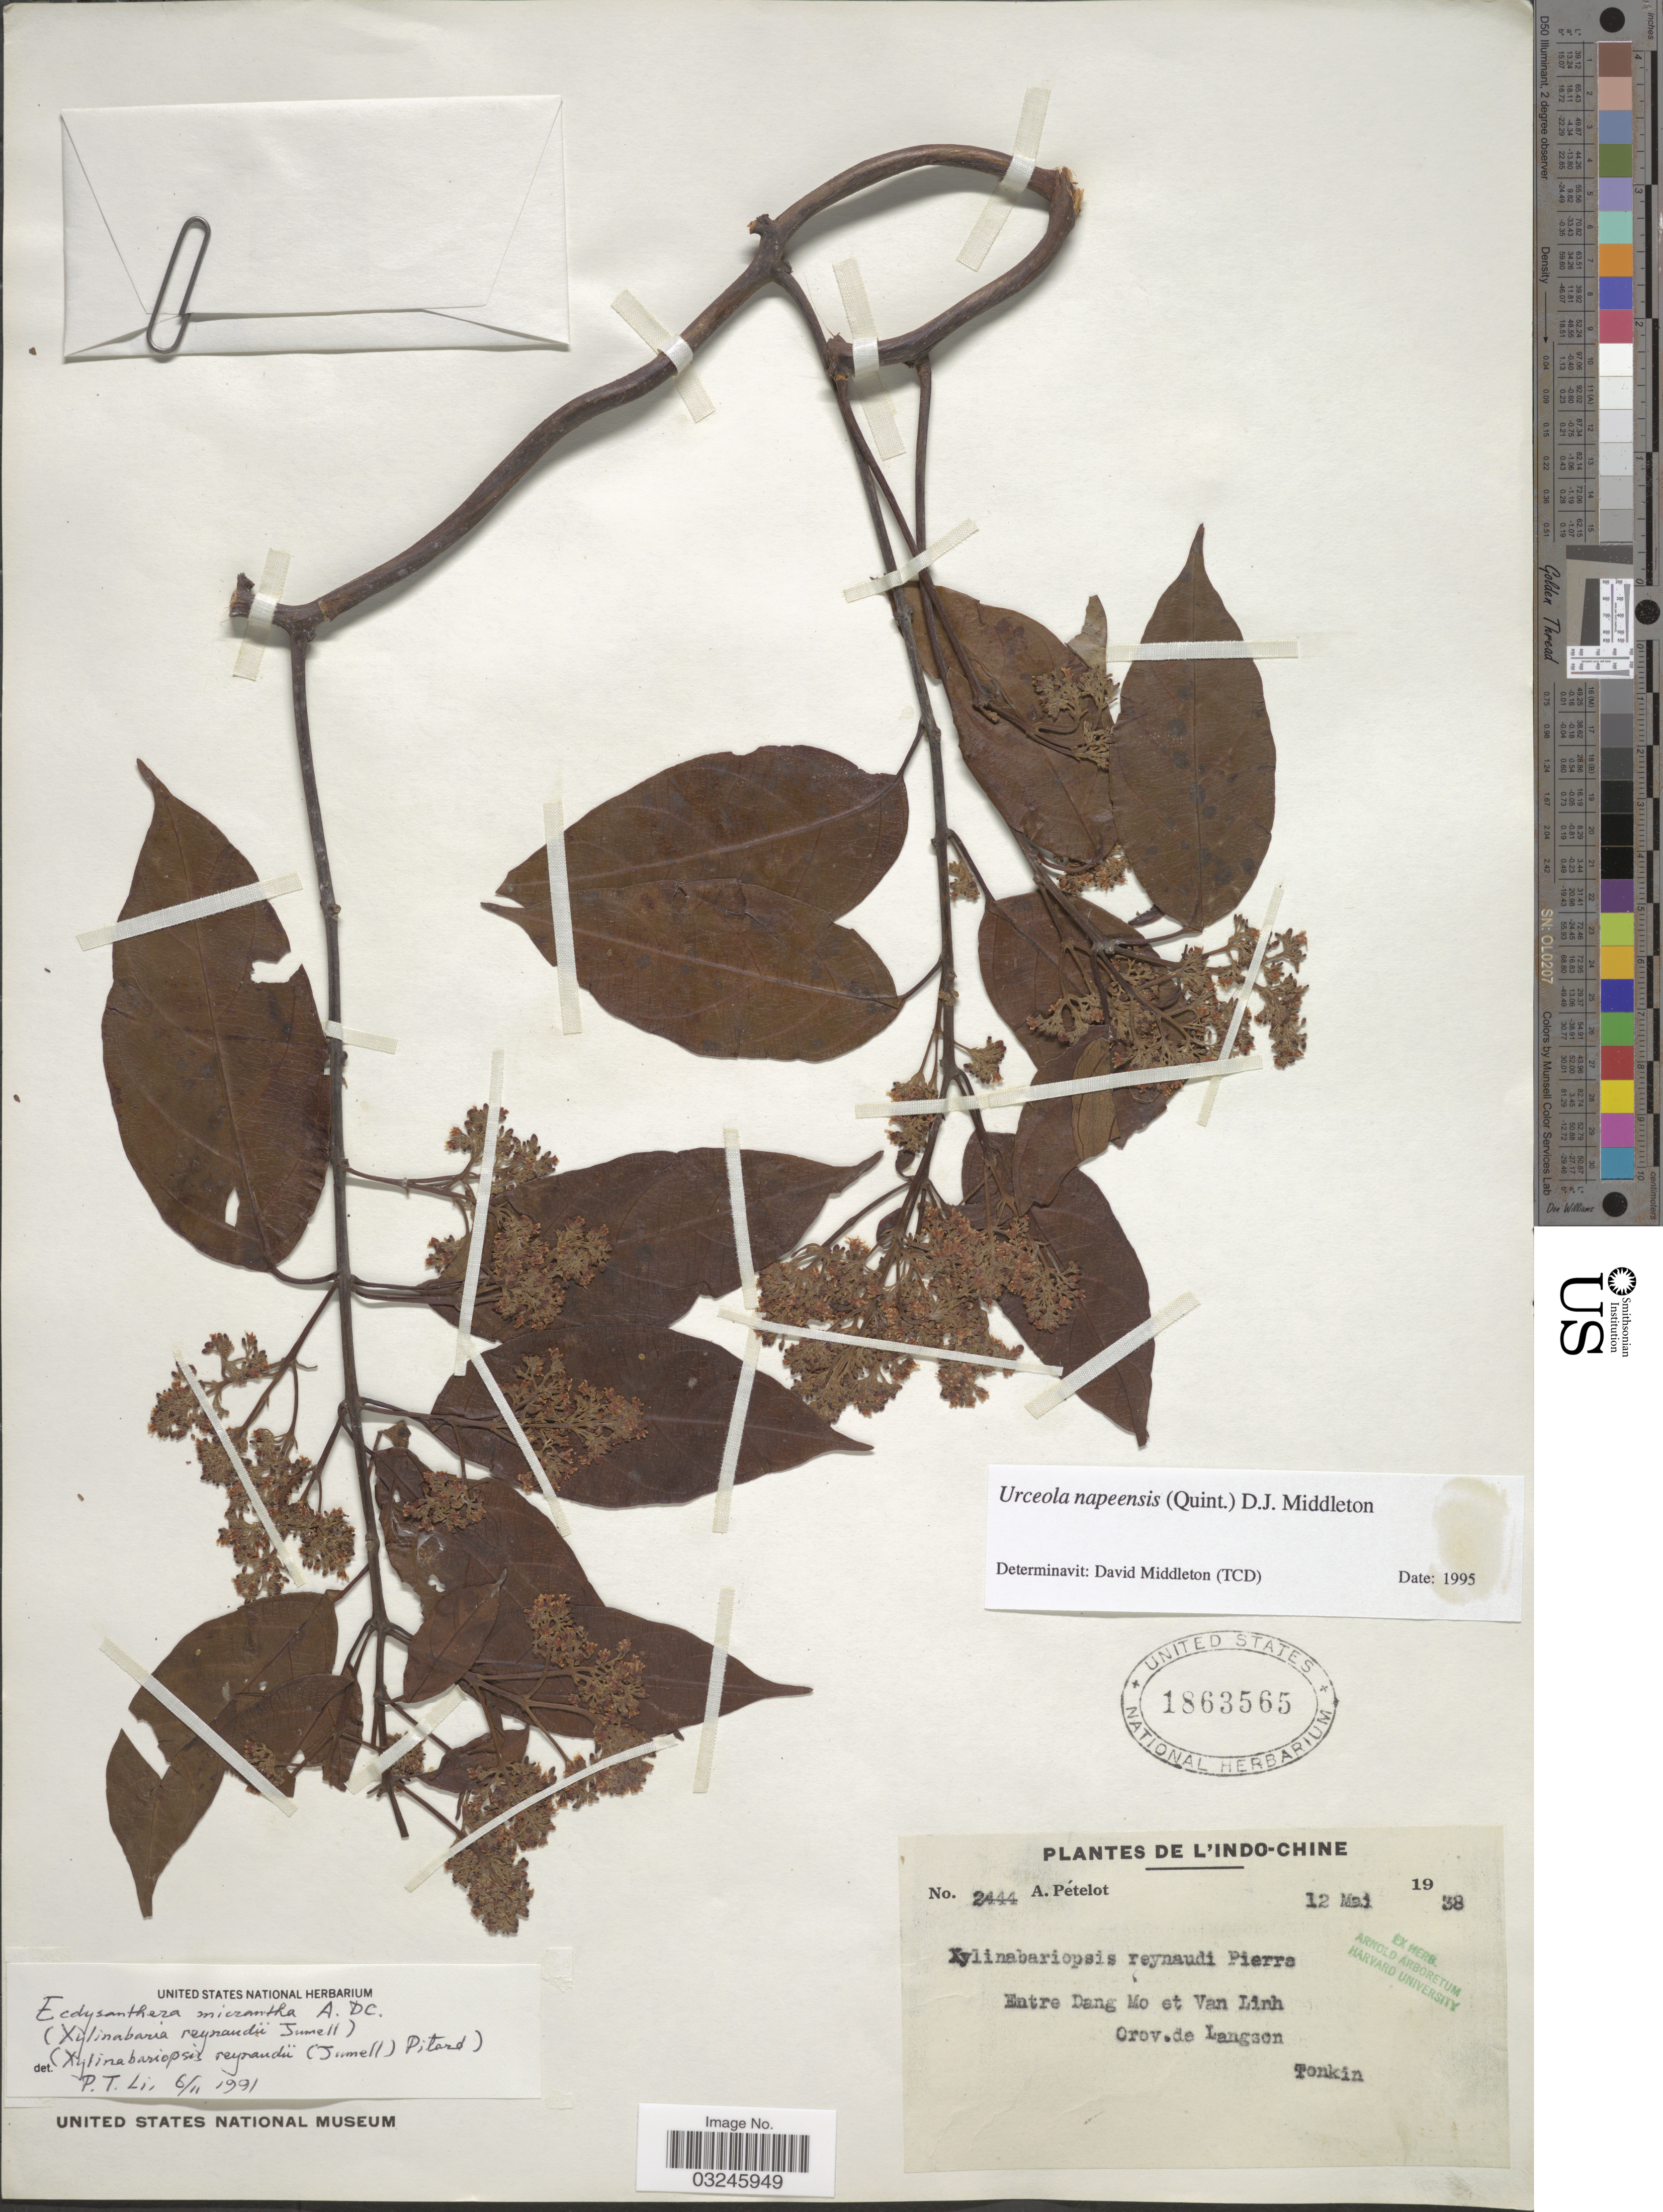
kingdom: Plantae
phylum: Tracheophyta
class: Magnoliopsida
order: Gentianales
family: Apocynaceae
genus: Urceola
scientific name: Urceola napeensis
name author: (Quintaret) D.J. Middleton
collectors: A. Petelot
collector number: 2444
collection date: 1938-05-12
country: Vietnam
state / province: Lang Son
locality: De L'Indo-Chine, Entre Dang Mo et Van Linh, Prov. de Langson, Tonkin.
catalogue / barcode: US 1863565